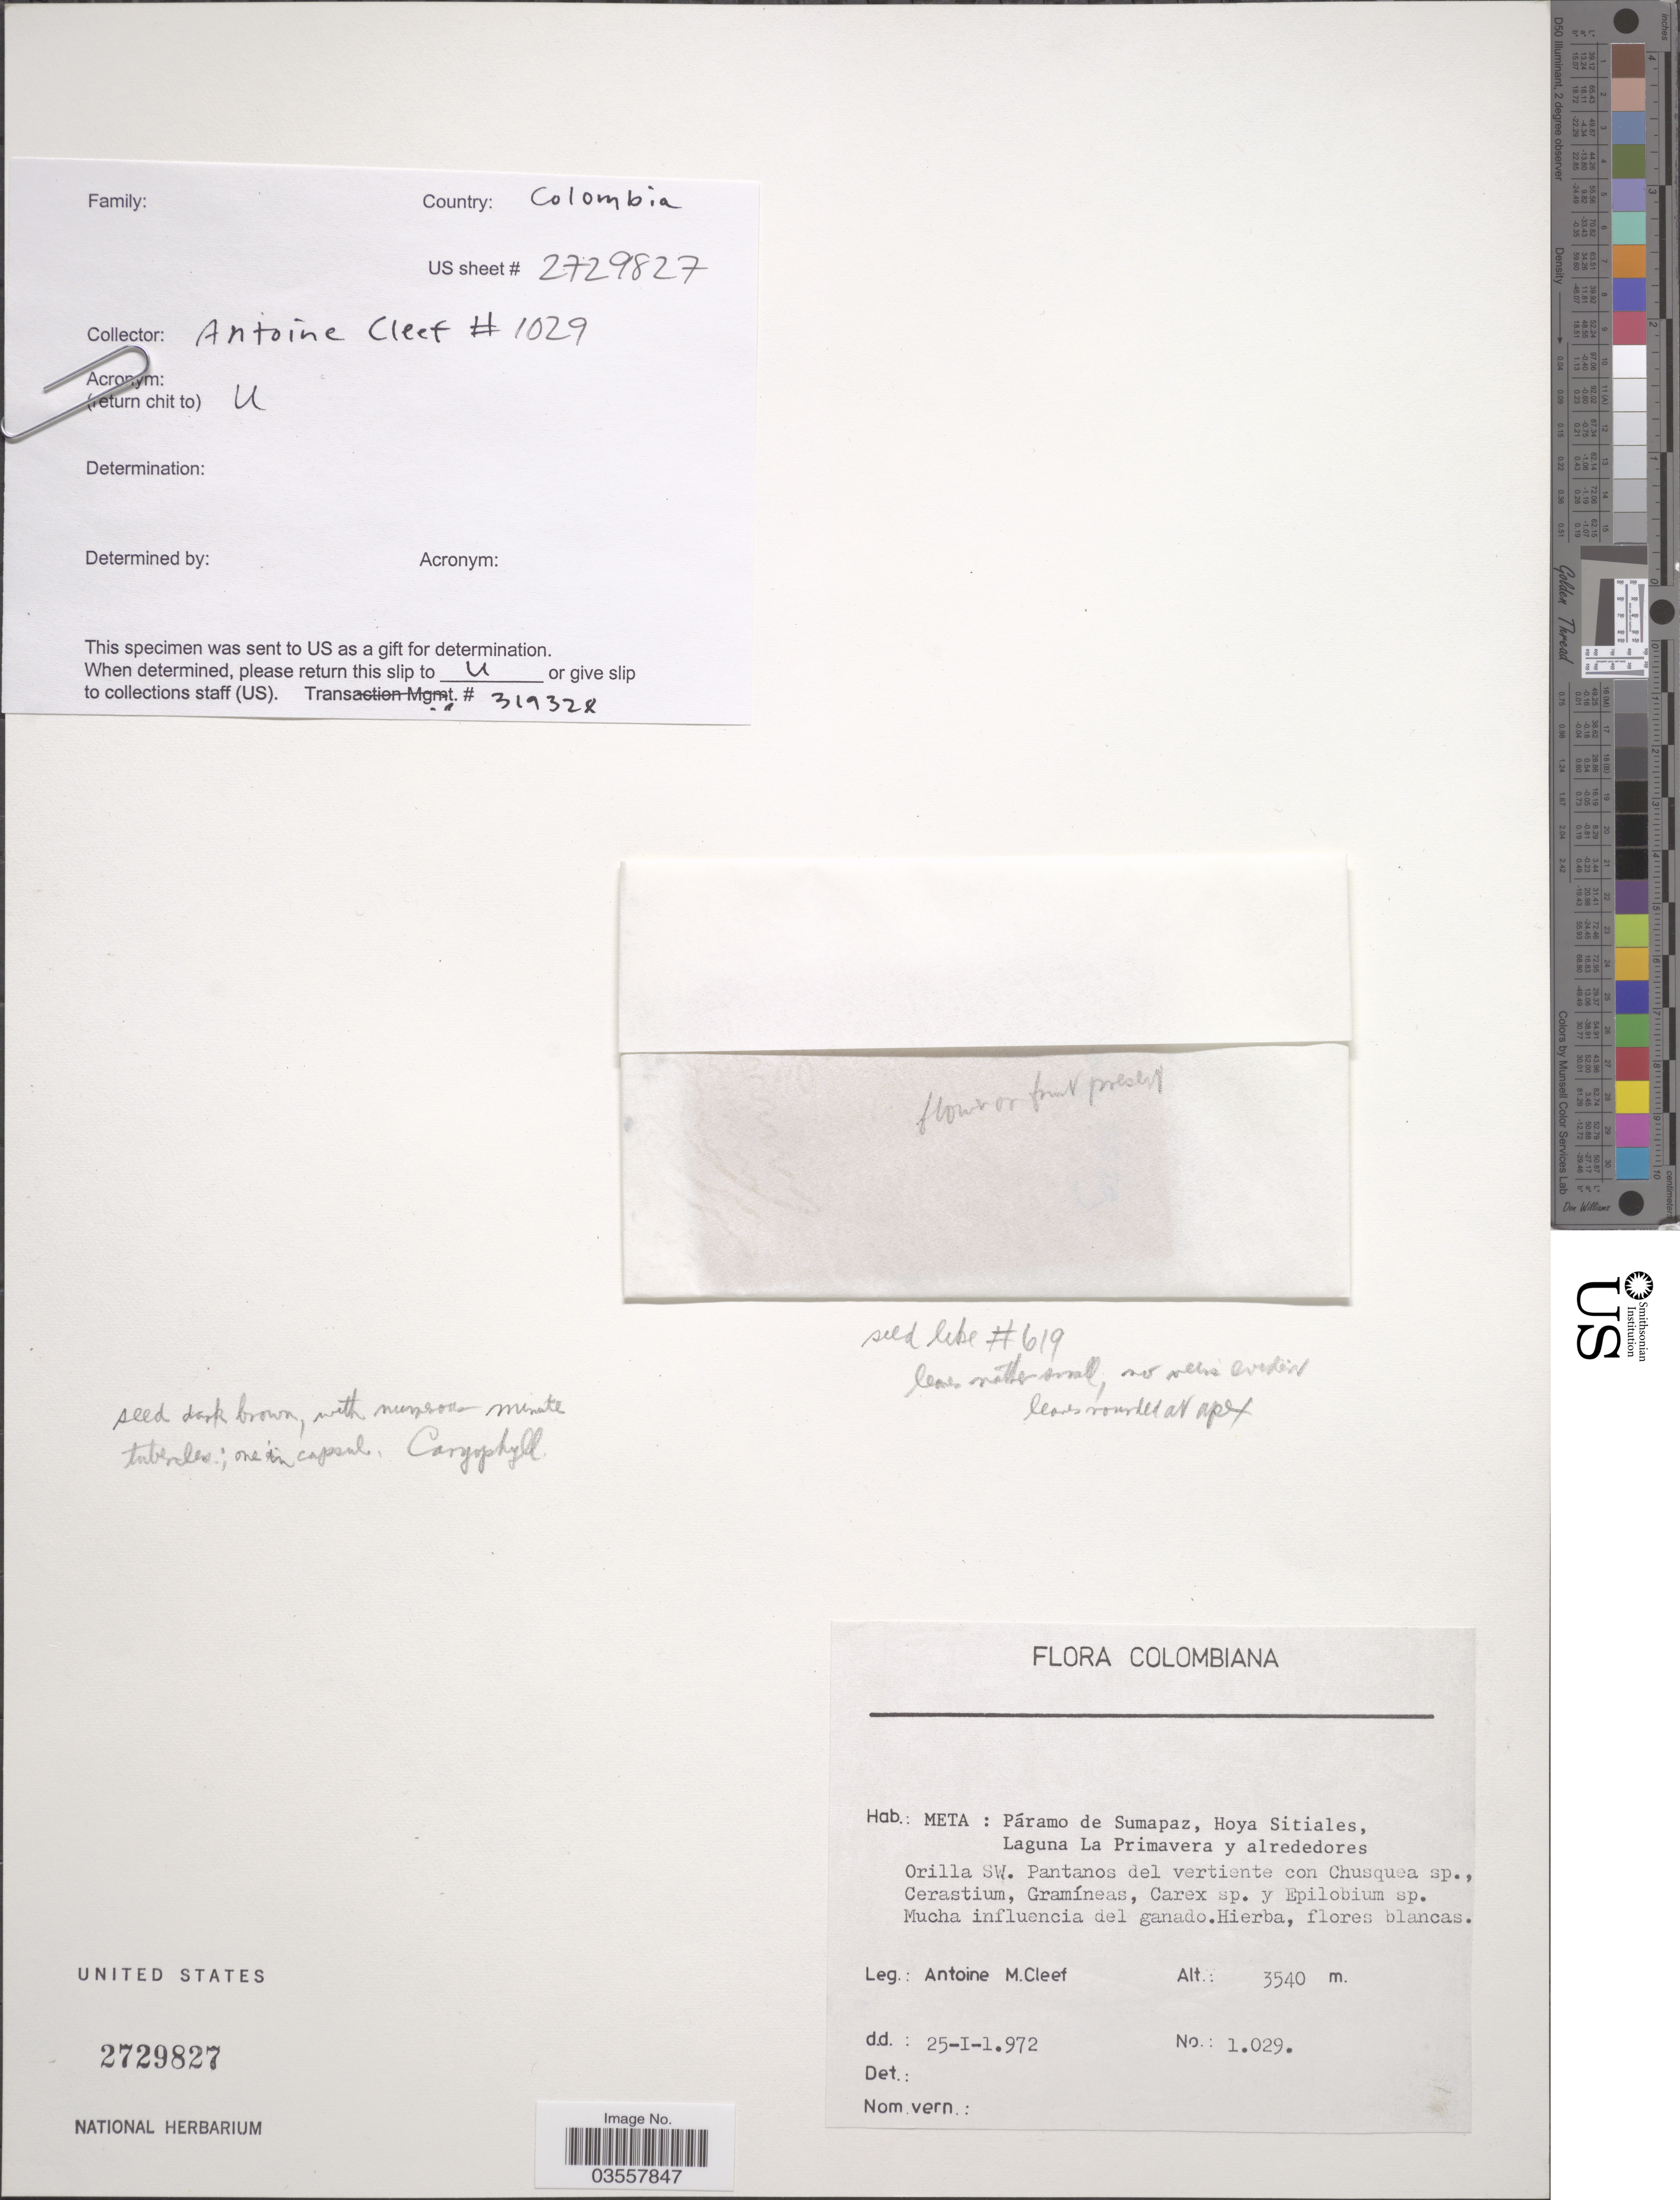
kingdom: Plantae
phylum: Tracheophyta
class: Magnoliopsida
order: Caryophyllales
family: Caryophyllaceae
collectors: A. M. Cleef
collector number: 1029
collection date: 1972-01-25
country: Colombia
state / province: Meta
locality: Páramo de Sumapaz, Hoya Sitiales, Laguna La Primavera y alrededores Orilla SW.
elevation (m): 3540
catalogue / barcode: US 2729827